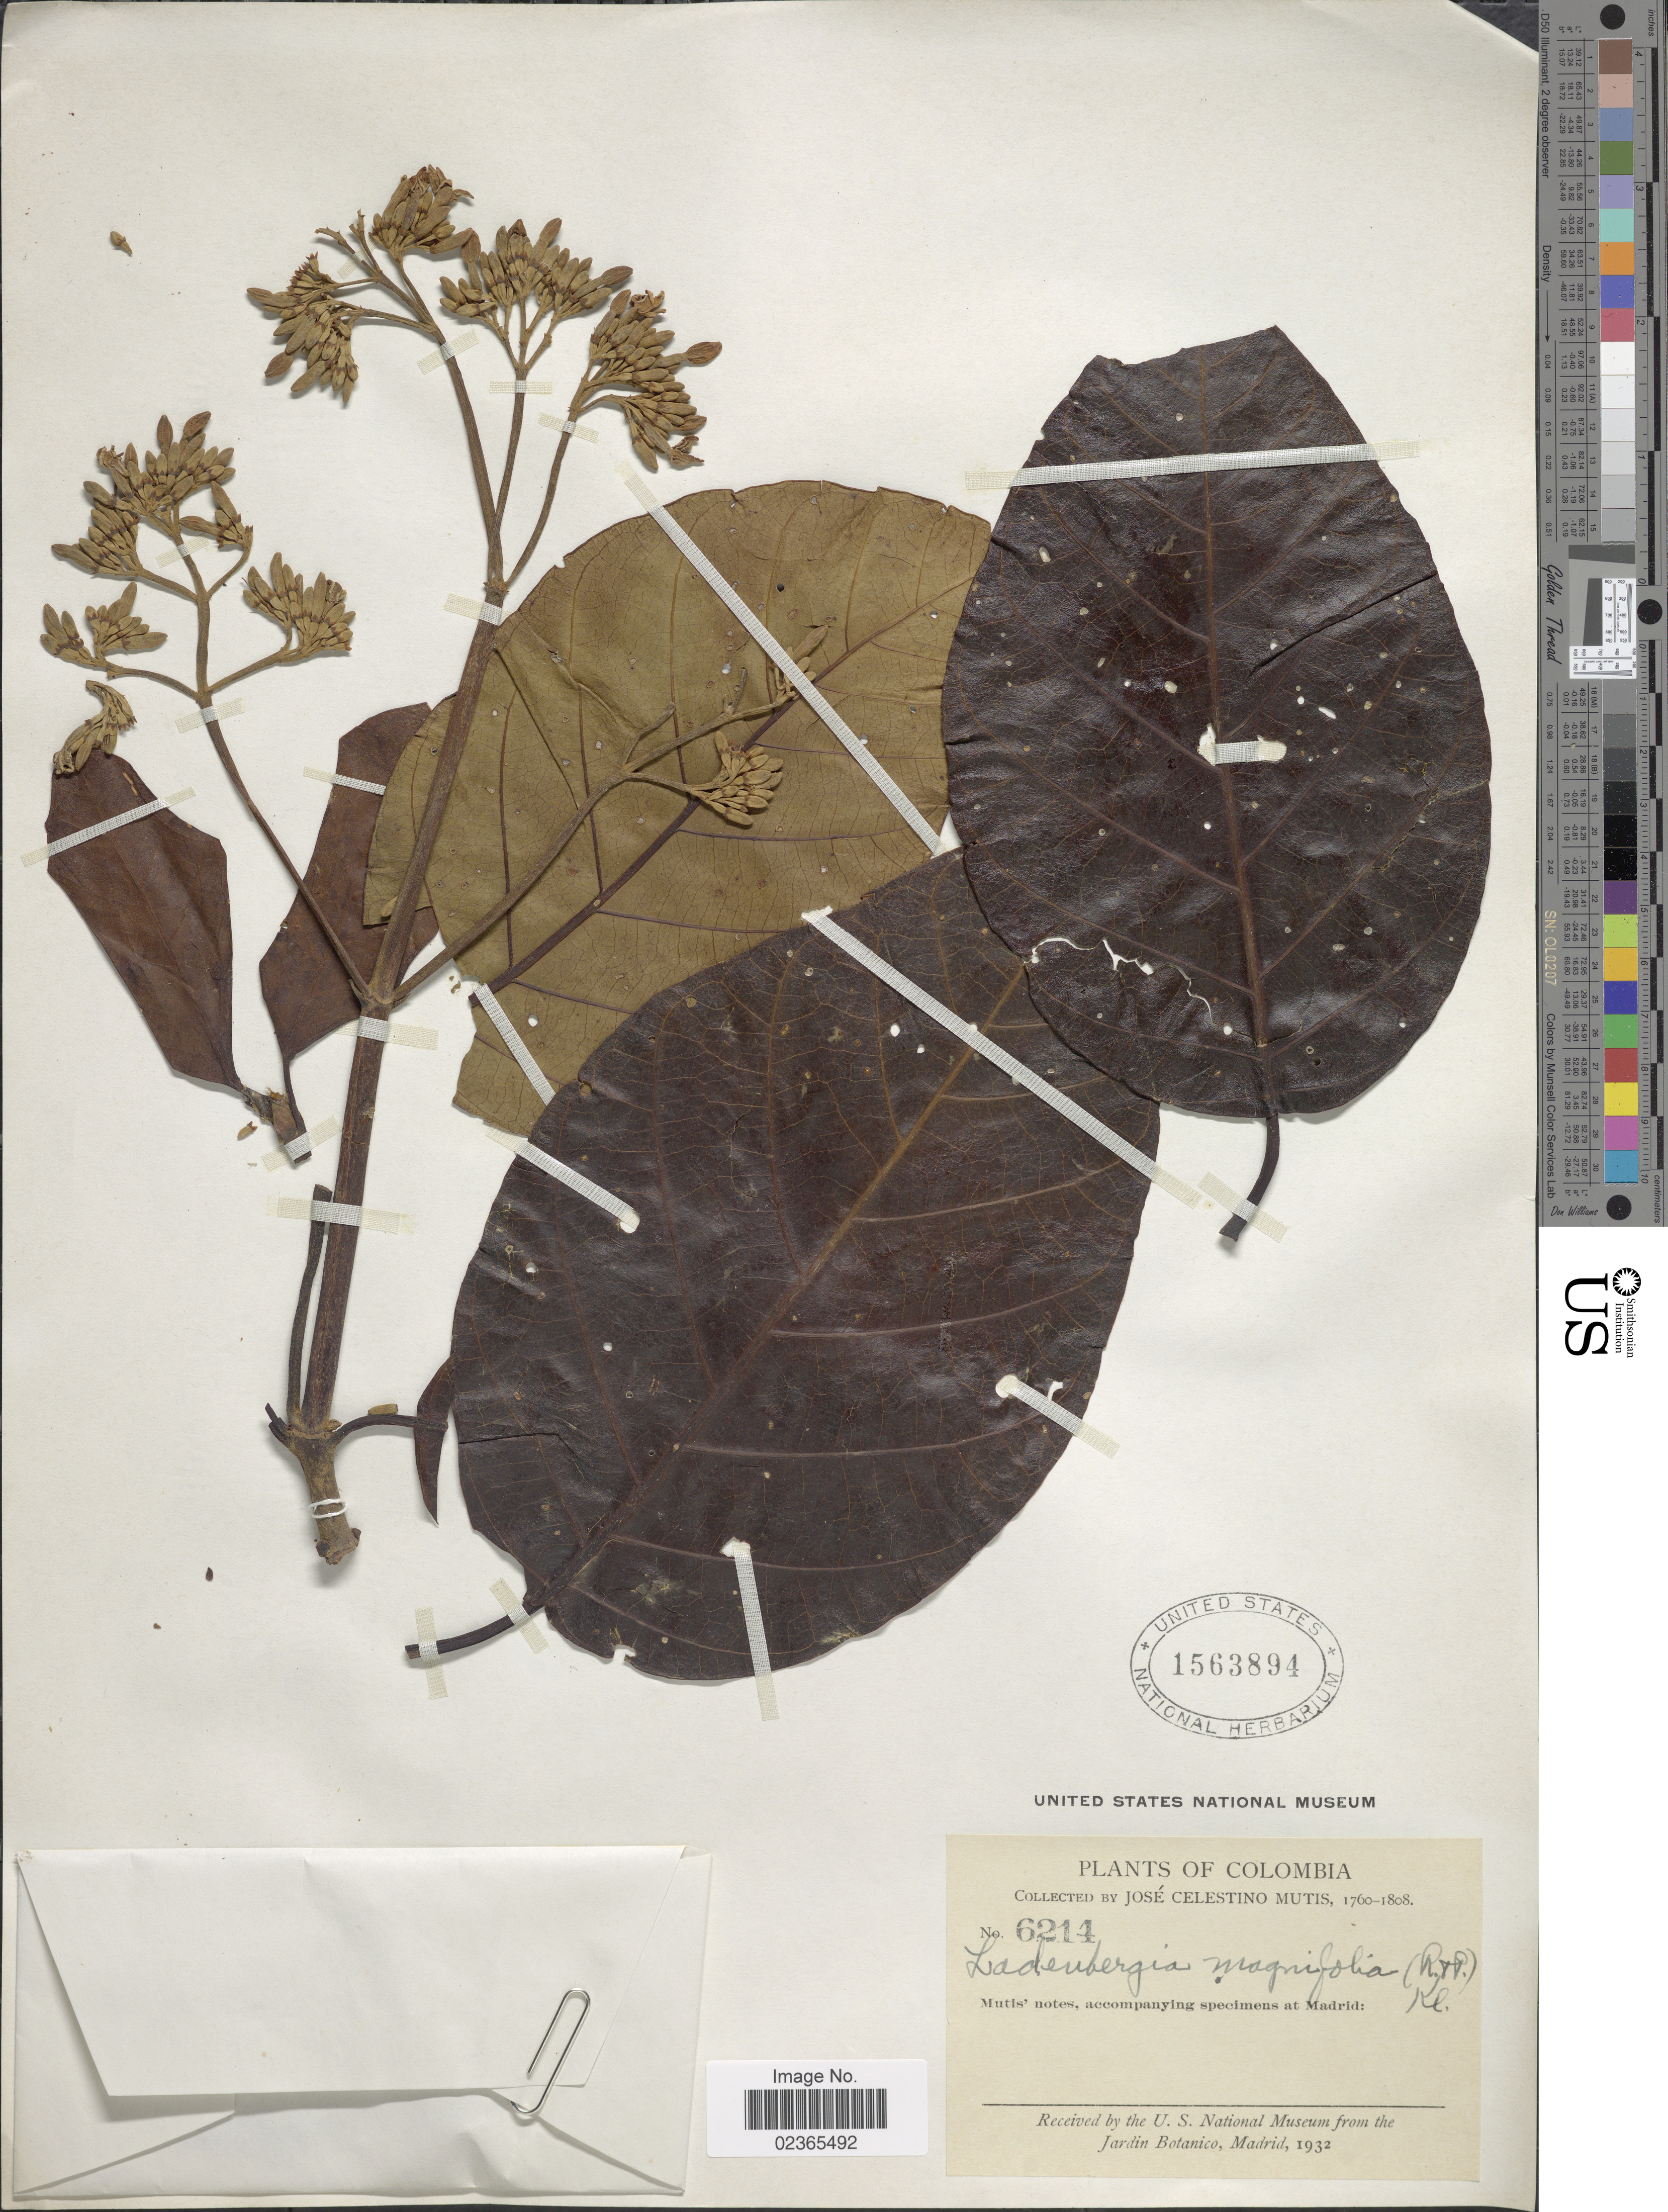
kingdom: Plantae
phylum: Tracheophyta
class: Magnoliopsida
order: Gentianales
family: Rubiaceae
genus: Cascarilla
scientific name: Cascarilla oblongifolia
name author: (Humb. ex Mutis) Wedd.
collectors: J. C. B. Mutis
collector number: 6214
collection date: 1760/1808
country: Colombia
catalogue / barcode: US 1563894